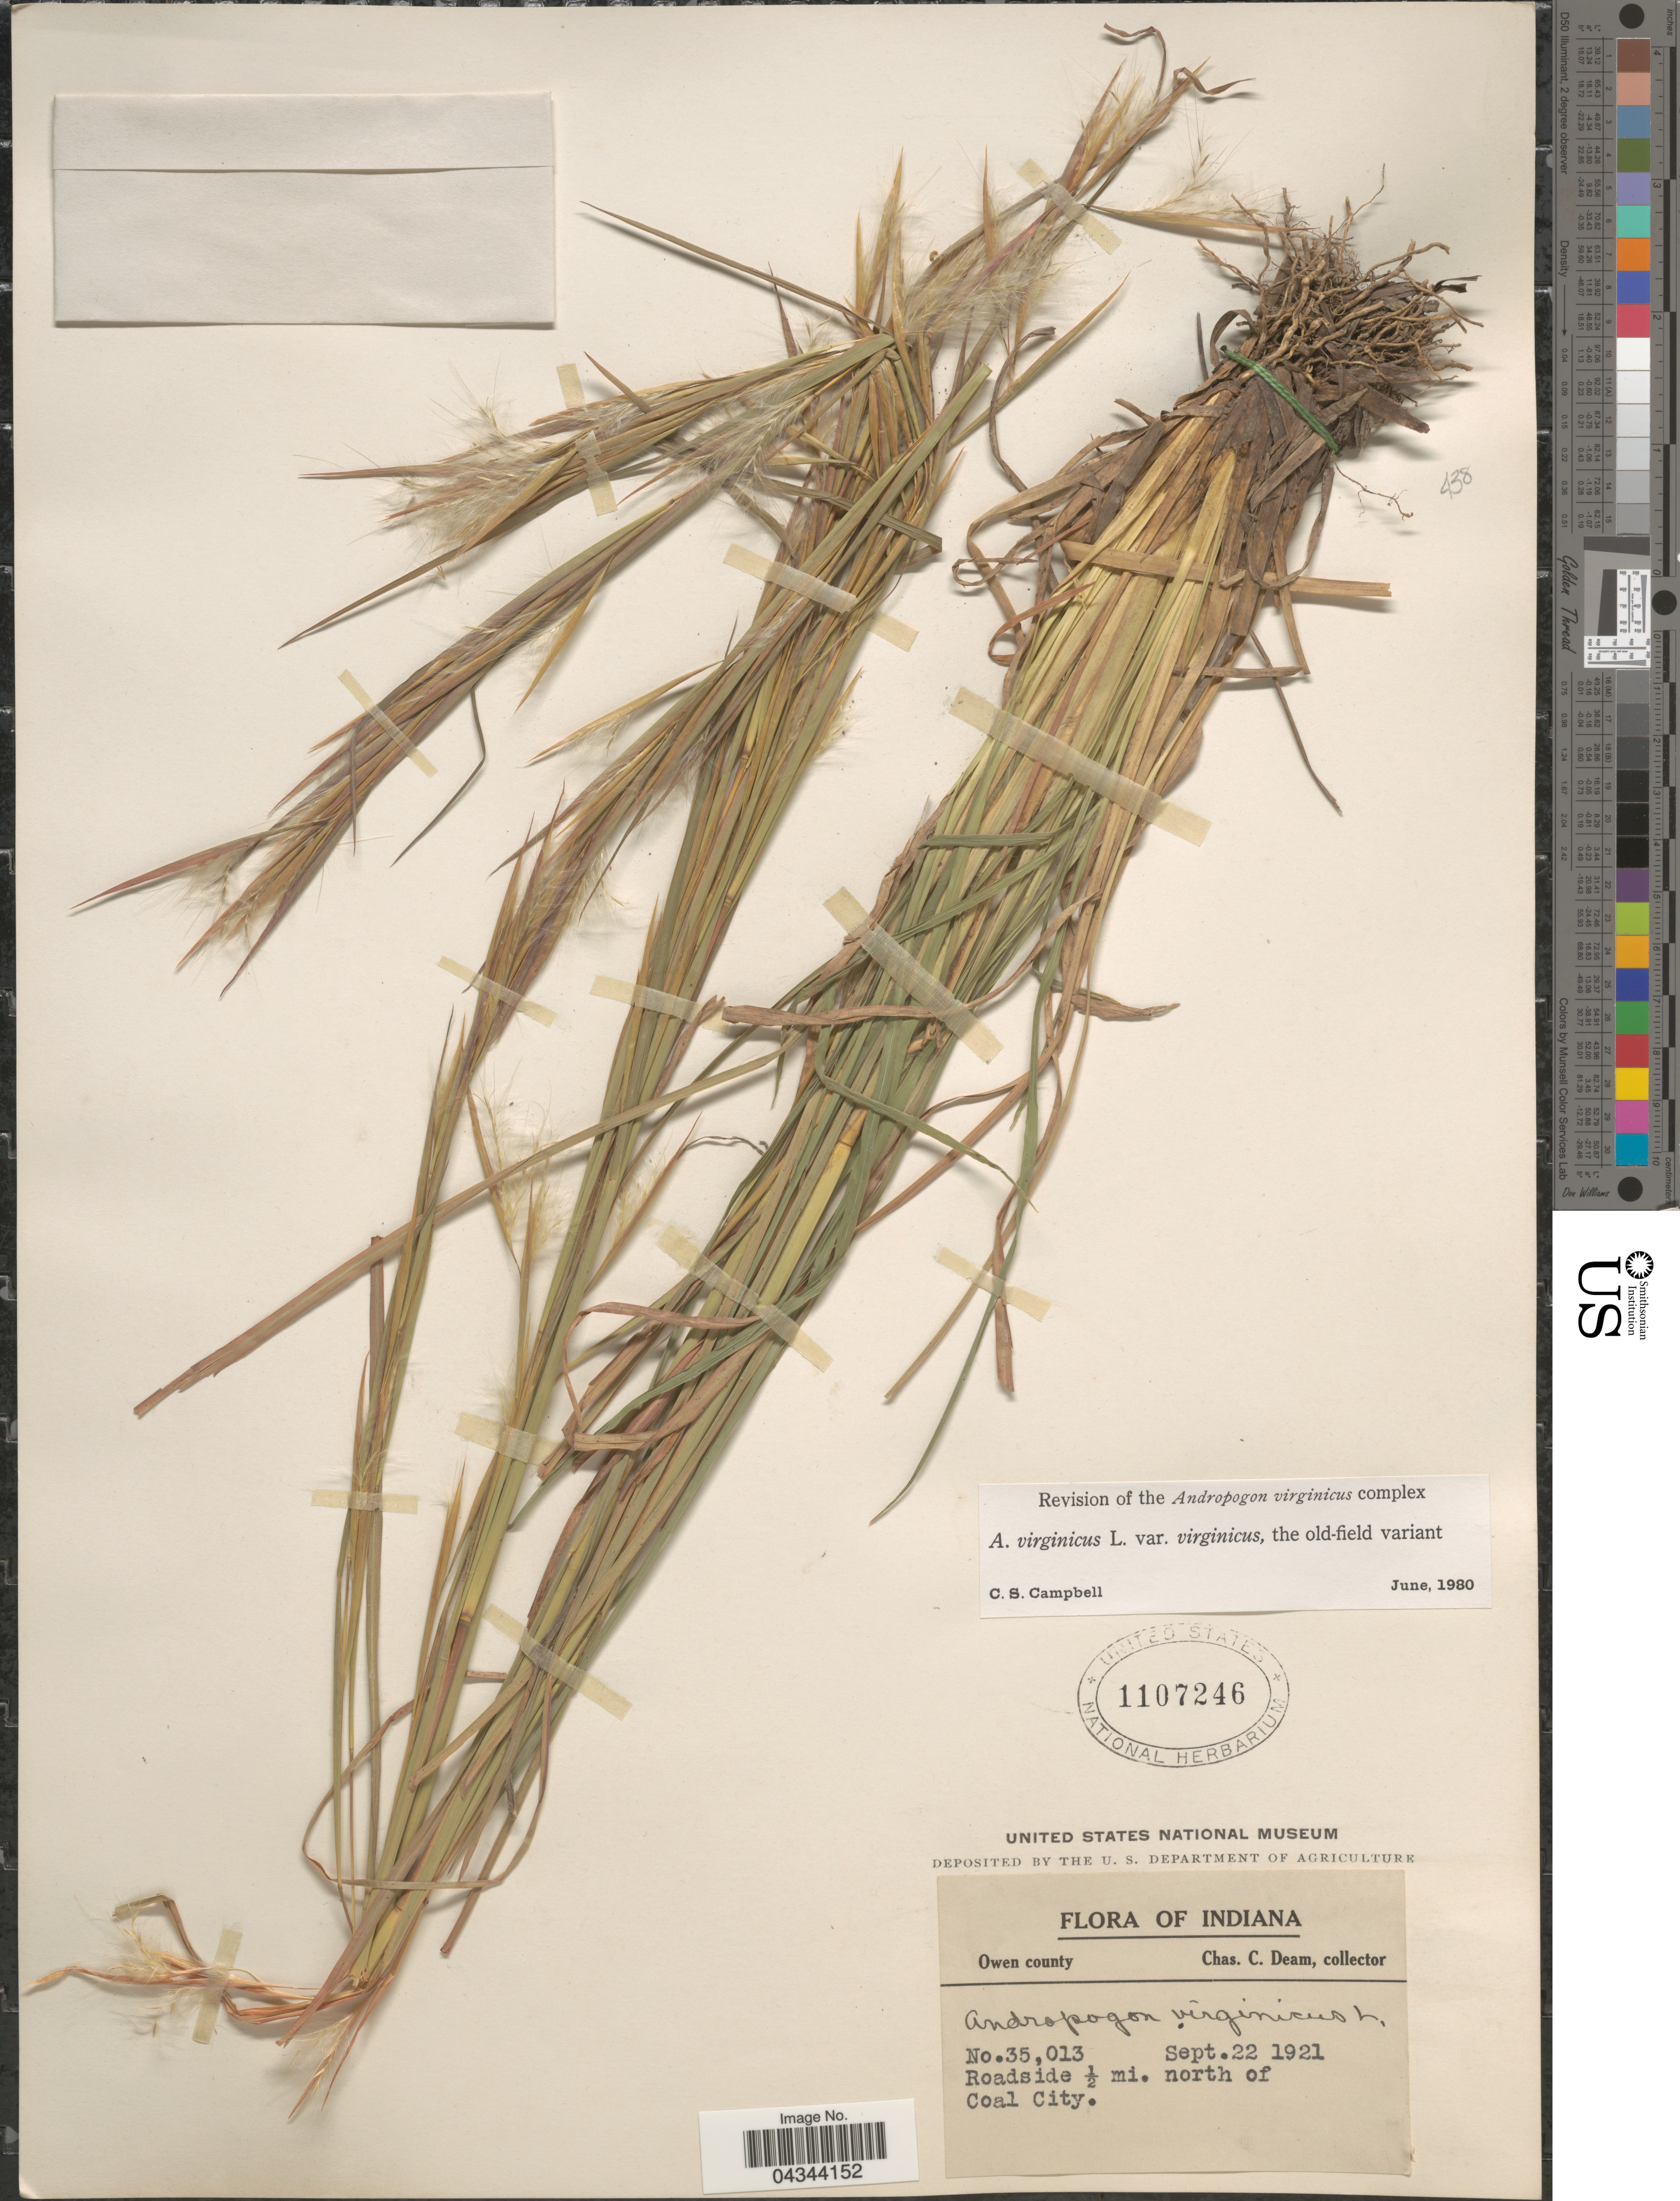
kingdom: Plantae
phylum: Tracheophyta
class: Liliopsida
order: Poales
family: Poaceae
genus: Andropogon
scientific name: Andropogon virginicus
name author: L.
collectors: C. C. Deam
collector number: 35013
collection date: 1921-09-22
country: United States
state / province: Indiana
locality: Owen county. Roadside ½ mi. north of Coal City.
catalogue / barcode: US 1107246